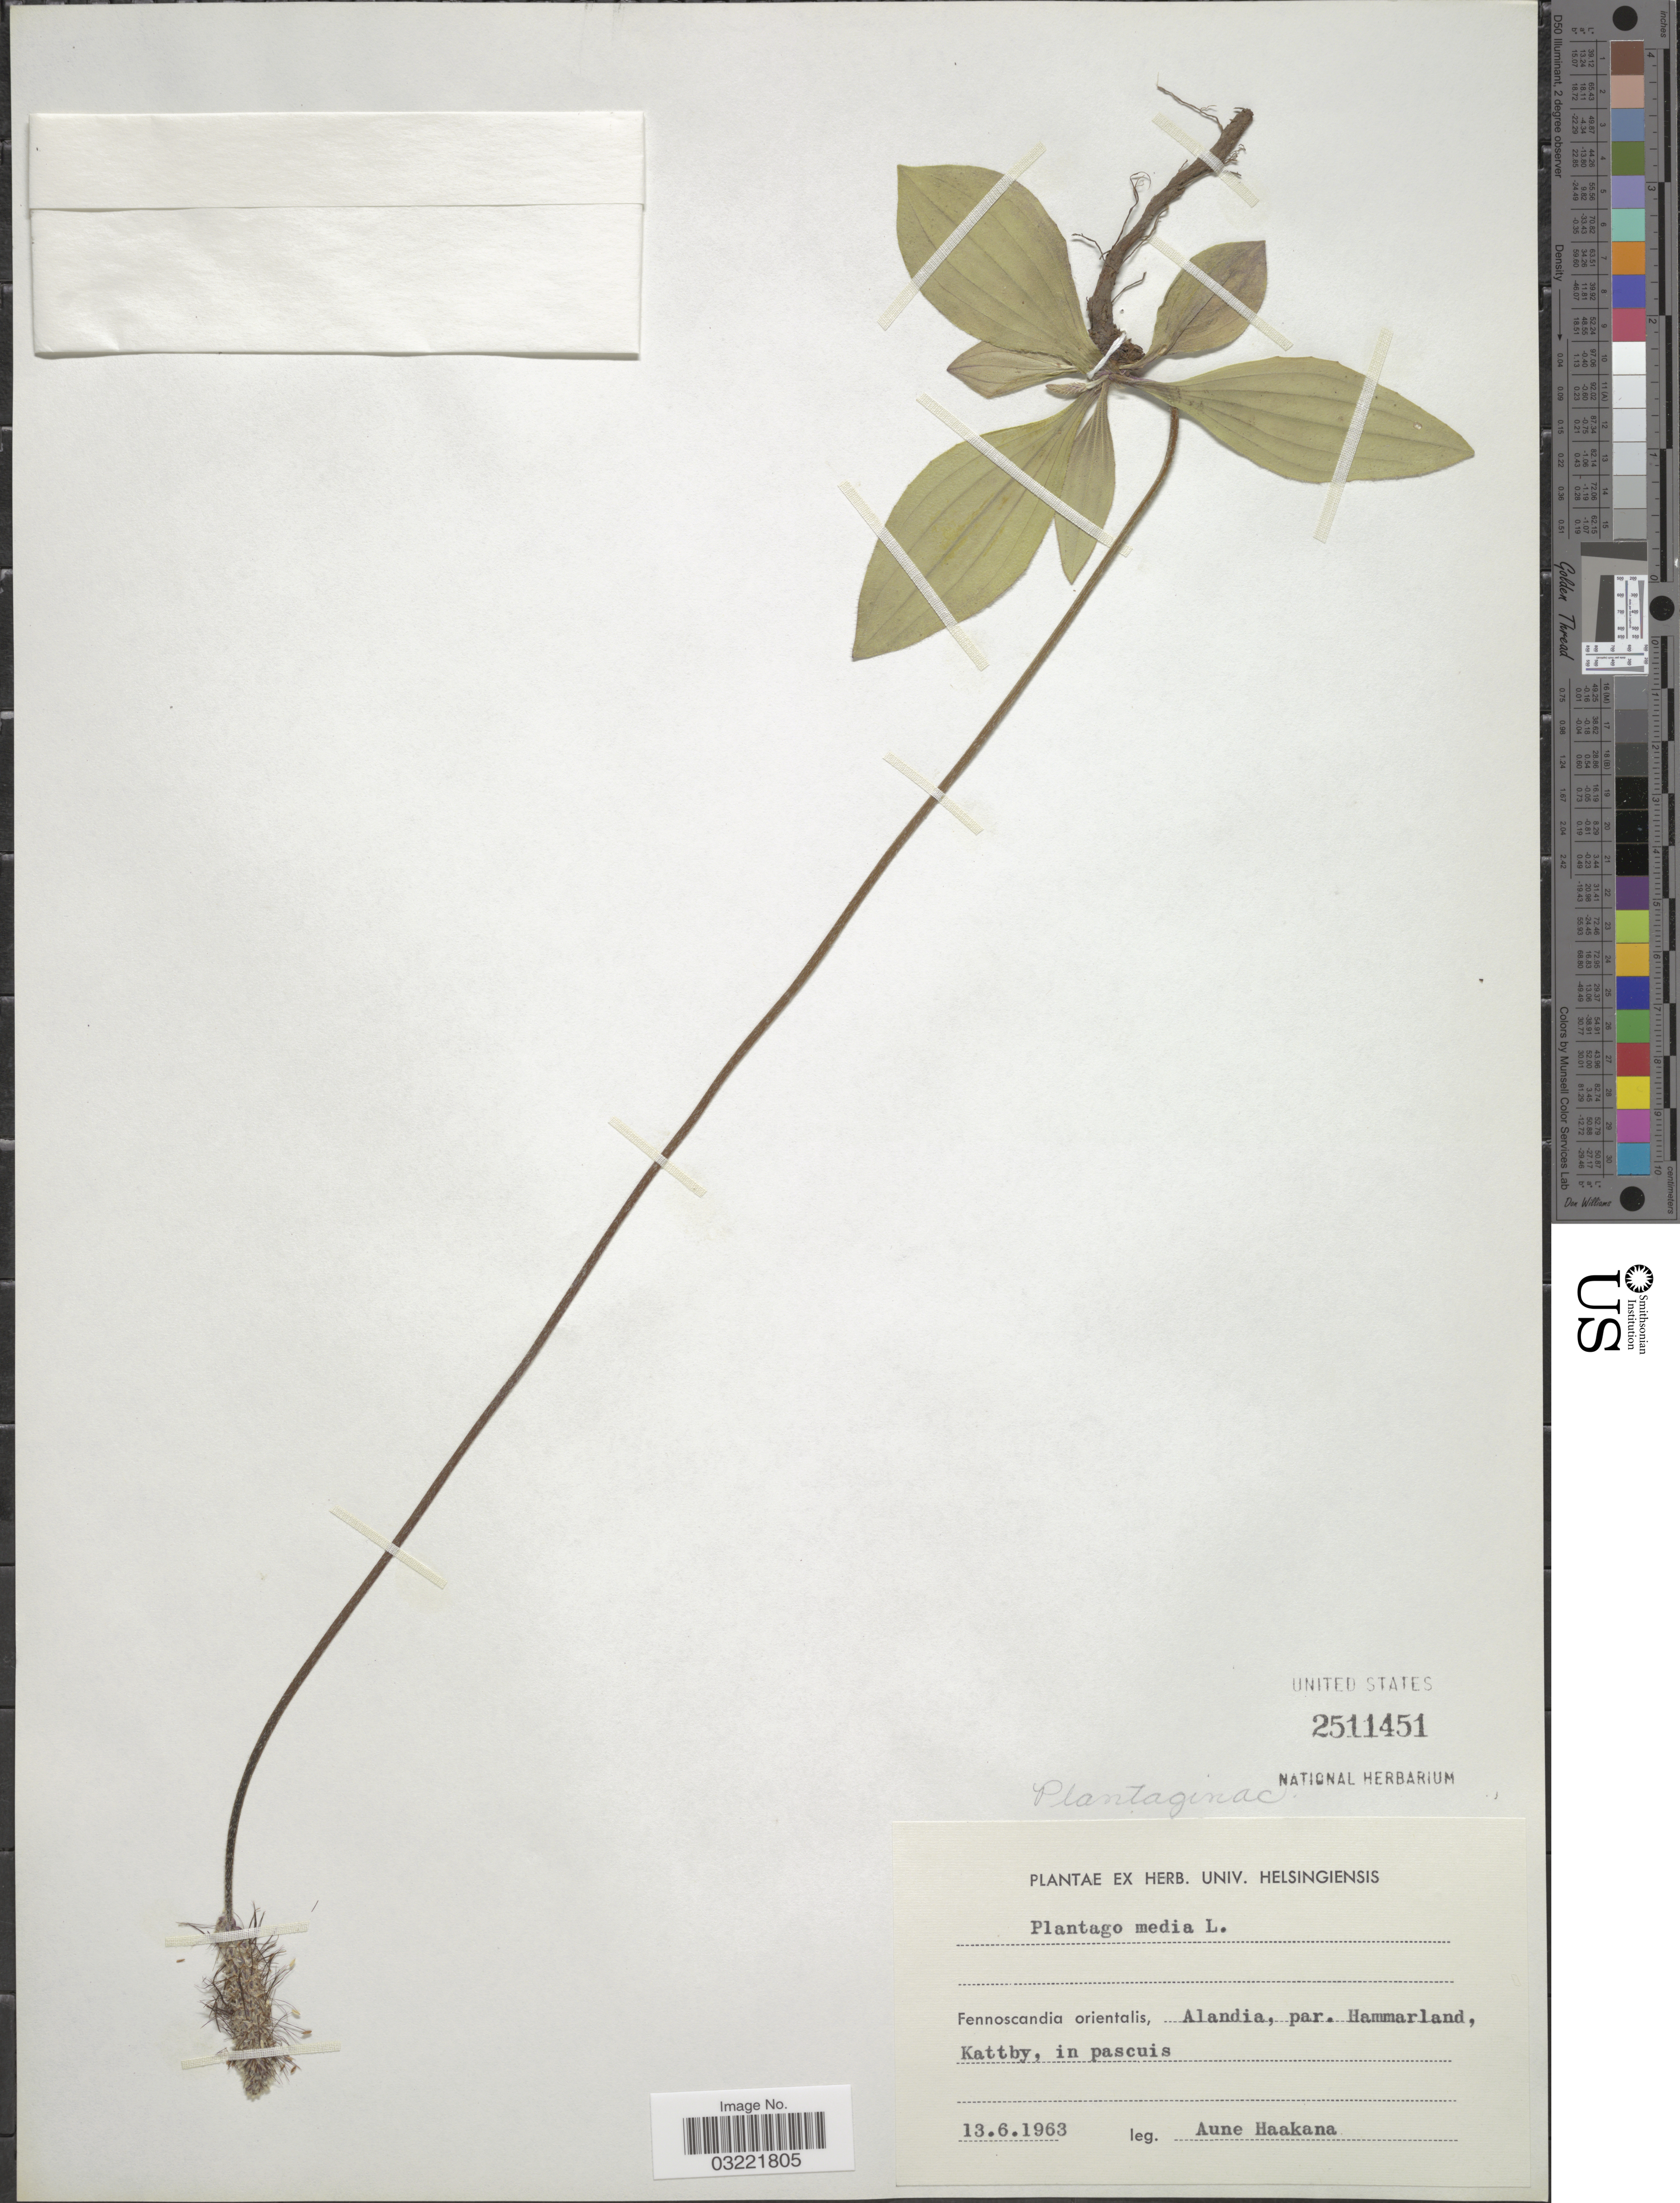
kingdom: Plantae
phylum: Tracheophyta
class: Magnoliopsida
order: Lamiales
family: Plantaginaceae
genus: Plantago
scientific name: Plantago media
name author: L.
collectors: A. Haakana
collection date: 1963-06-13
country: Finland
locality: Fennoscandia orientalis, Alandia, par. Hammarland, Kattby, in pascuis.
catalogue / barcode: US 2511451